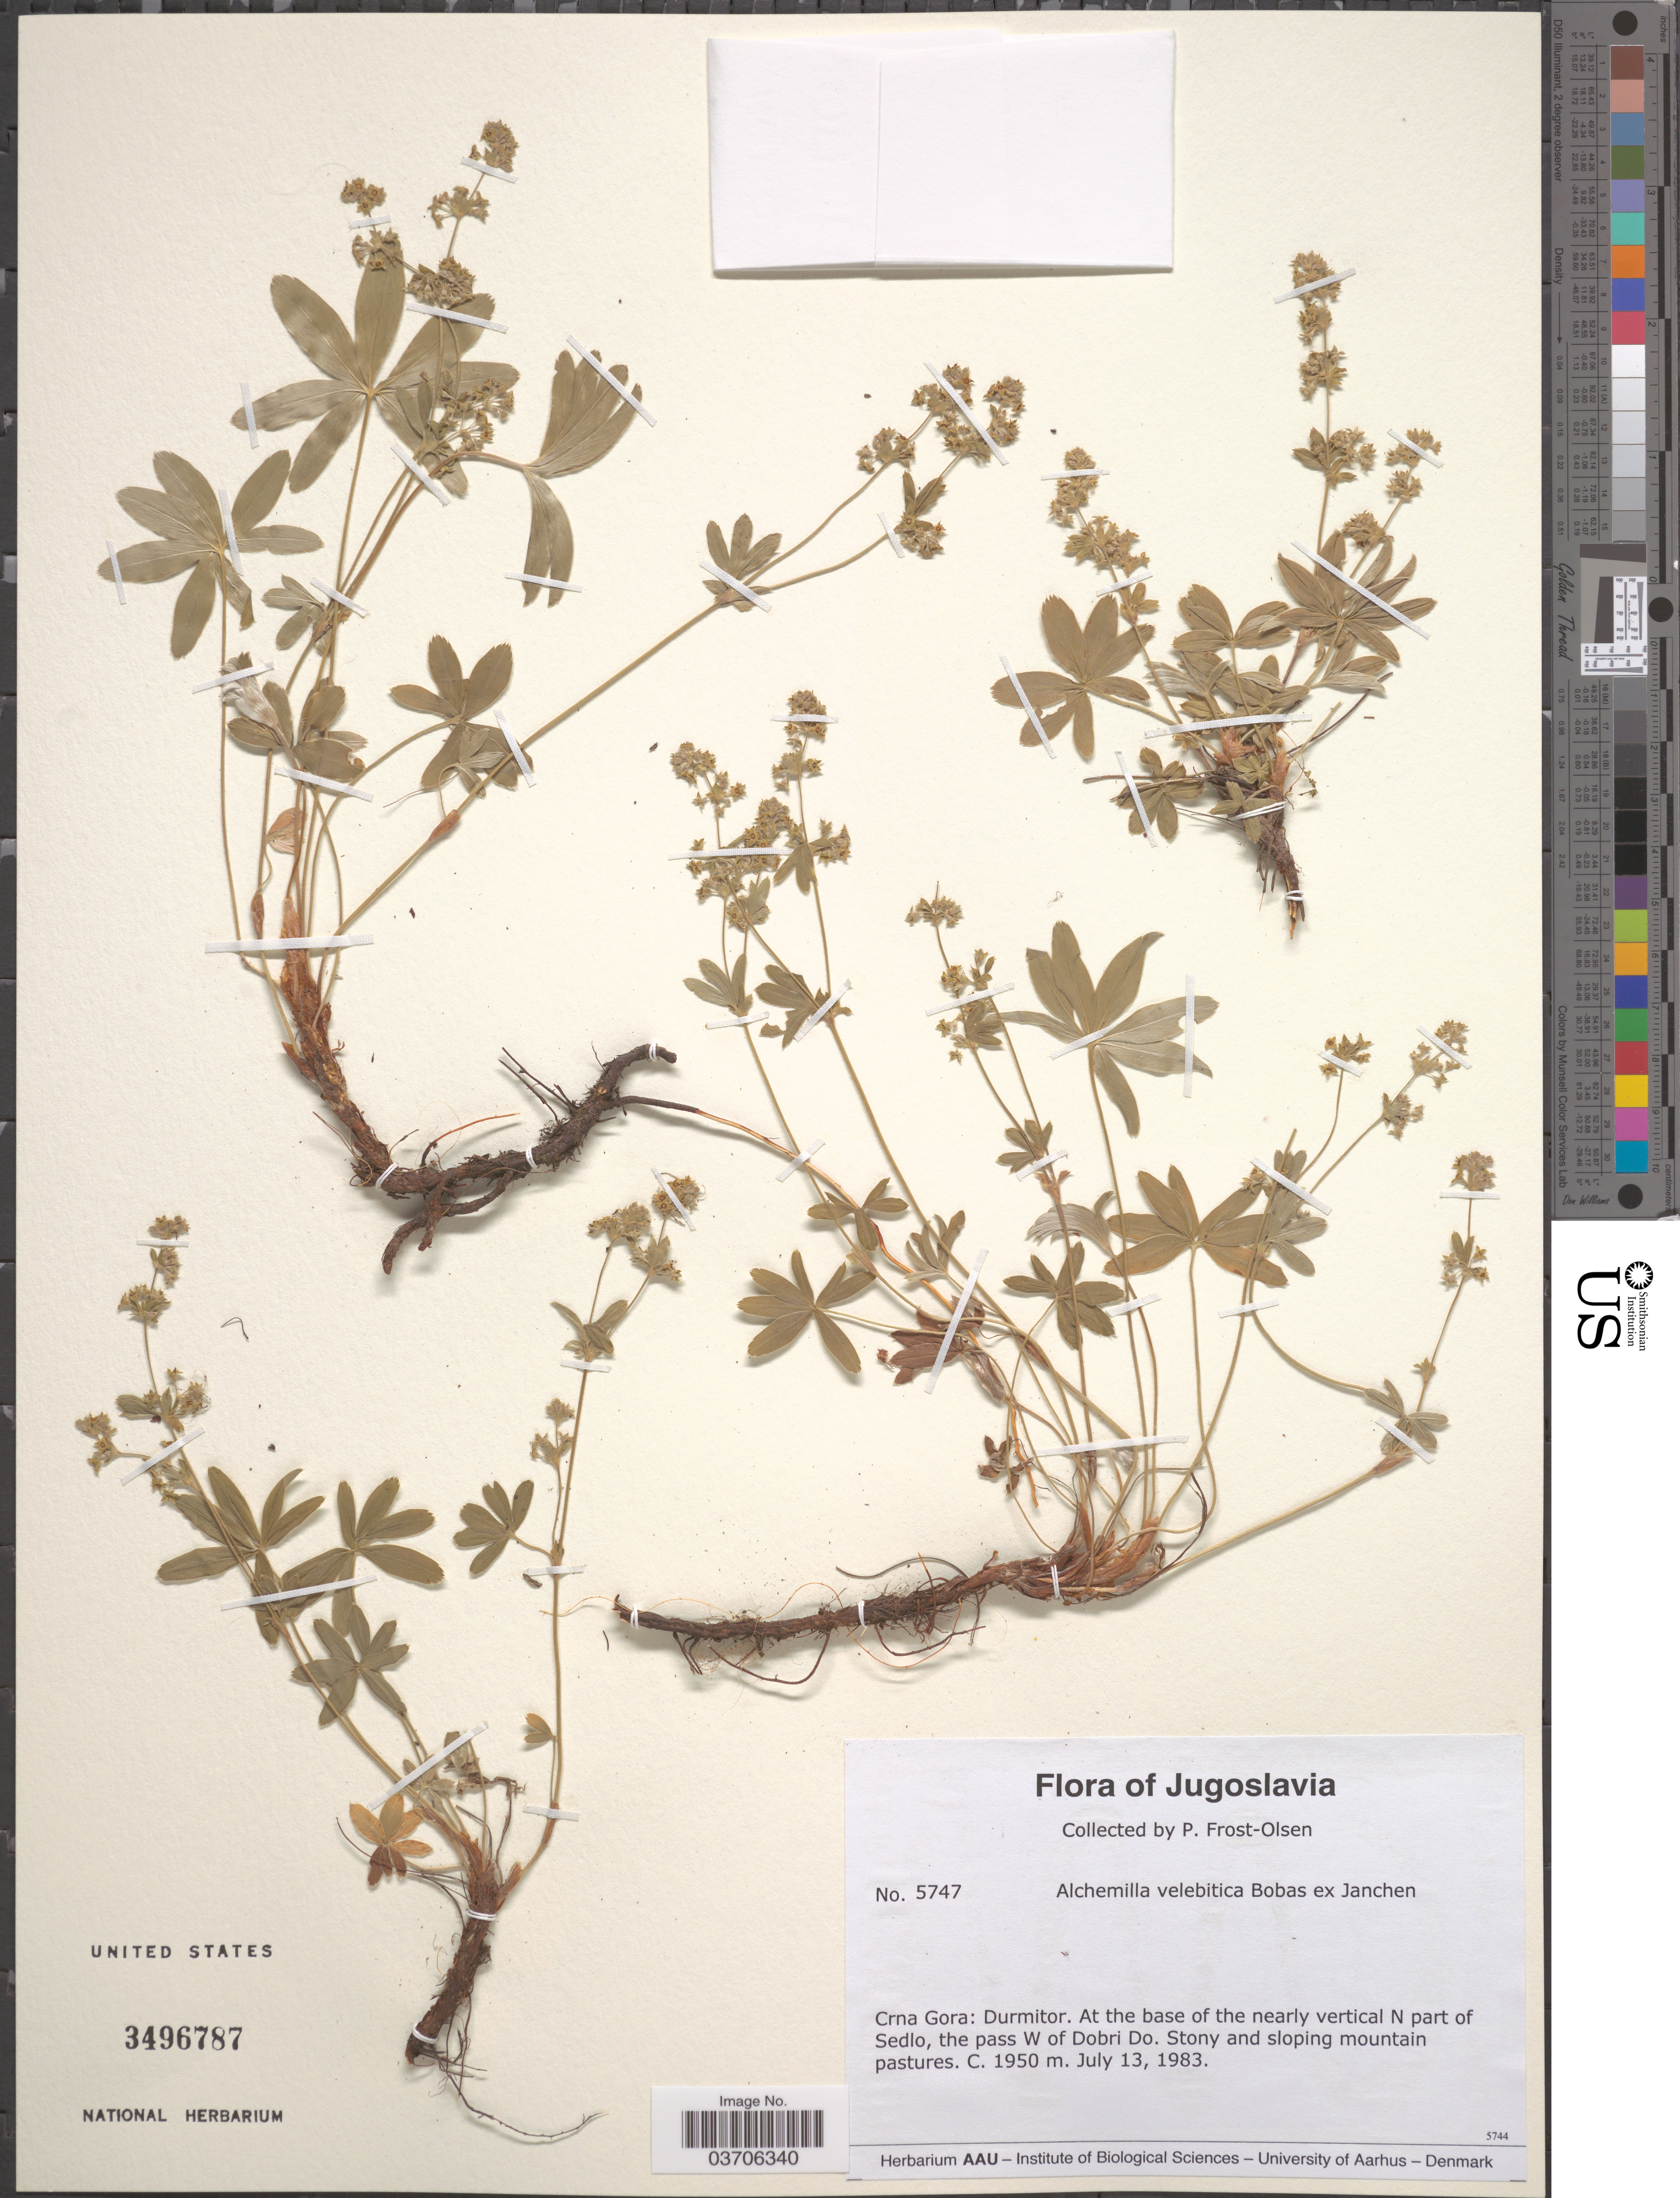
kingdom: Plantae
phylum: Tracheophyta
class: Magnoliopsida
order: Rosales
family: Rosaceae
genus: Alchemilla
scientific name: Alchemilla velebitica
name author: Borbás ex Janch.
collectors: P. Frost-Olsen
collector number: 5747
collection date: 1983-07-13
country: Serbia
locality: Jugoslavia. Crna Gora: Durmitor. At the base of the nearly vertical N part of Sedlo, the pass W of Dobri Do.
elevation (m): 1950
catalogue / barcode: US 3496787